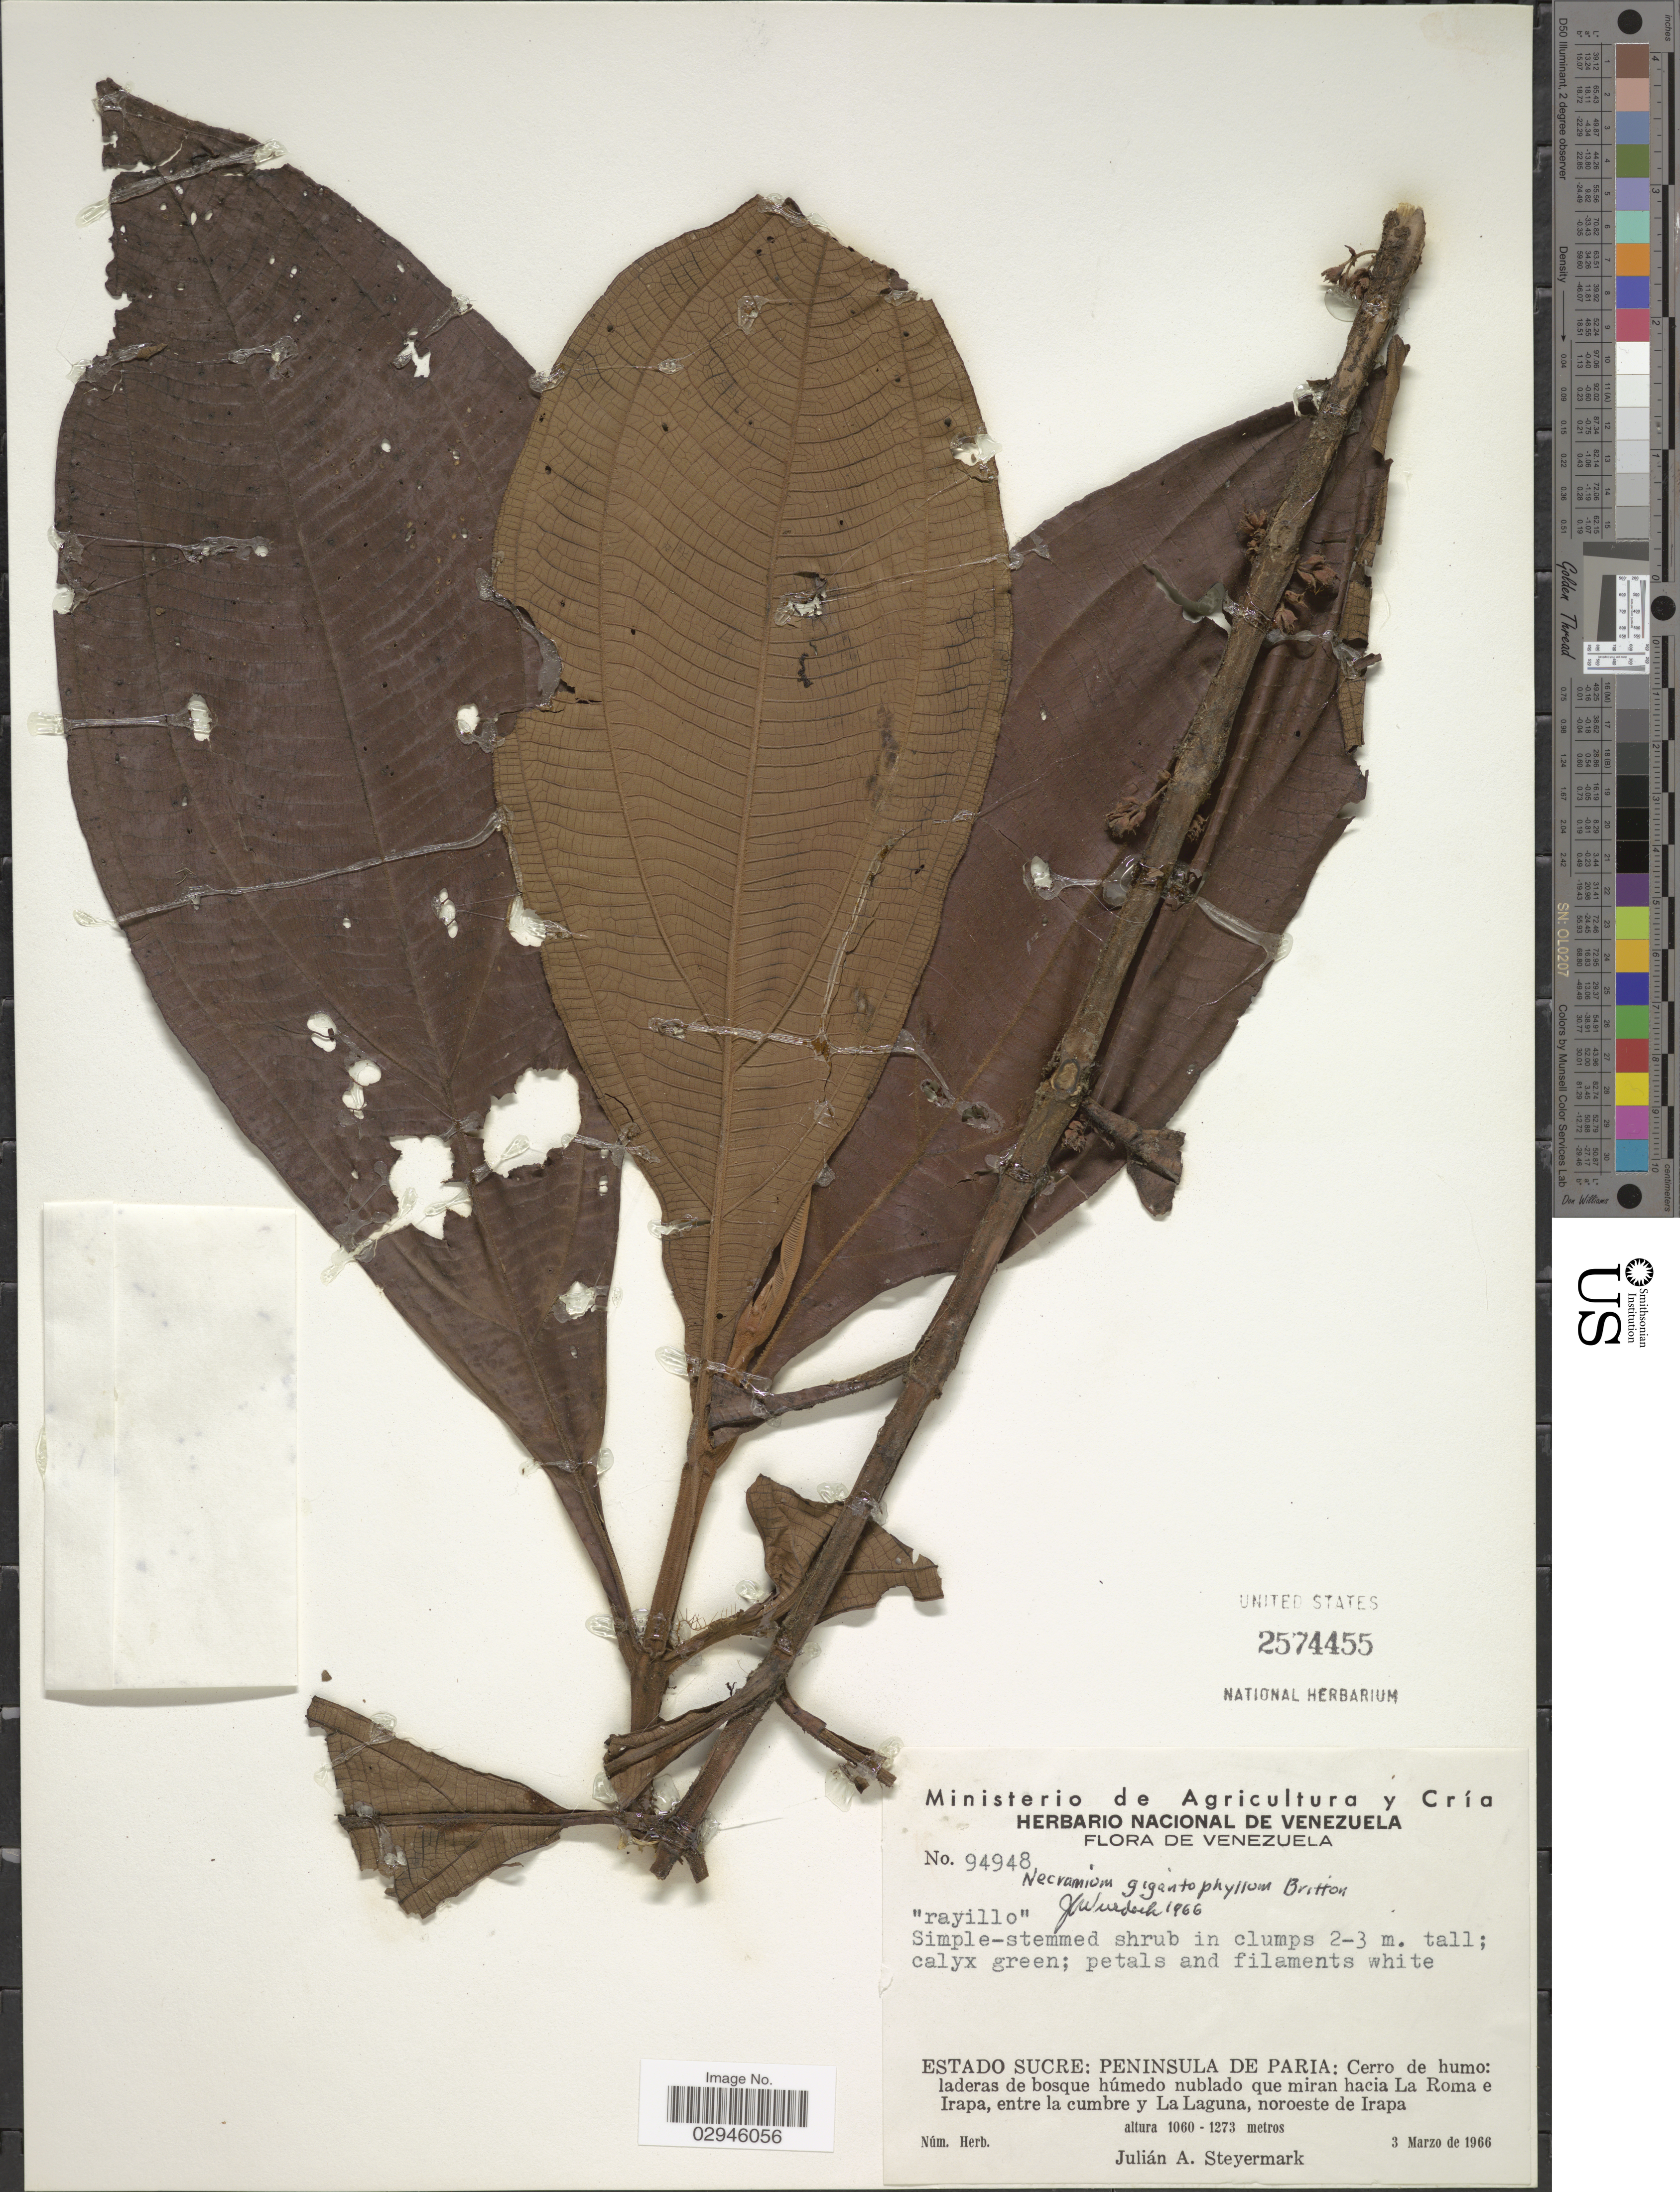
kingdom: Plantae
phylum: Tracheophyta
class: Magnoliopsida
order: Myrtales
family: Melastomataceae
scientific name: Necranium gigantophyllum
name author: Britton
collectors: J. Steyermark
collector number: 94948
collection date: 1966-03-03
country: Colombia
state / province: Sucre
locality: Peninsula de Paria: Cerro de humo: laderas de bosque nublado que miran hacia La Roma e Irapa, entre la cumbre y La Laguna, noroeste de Irapa.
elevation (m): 1060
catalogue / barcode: US 2574455